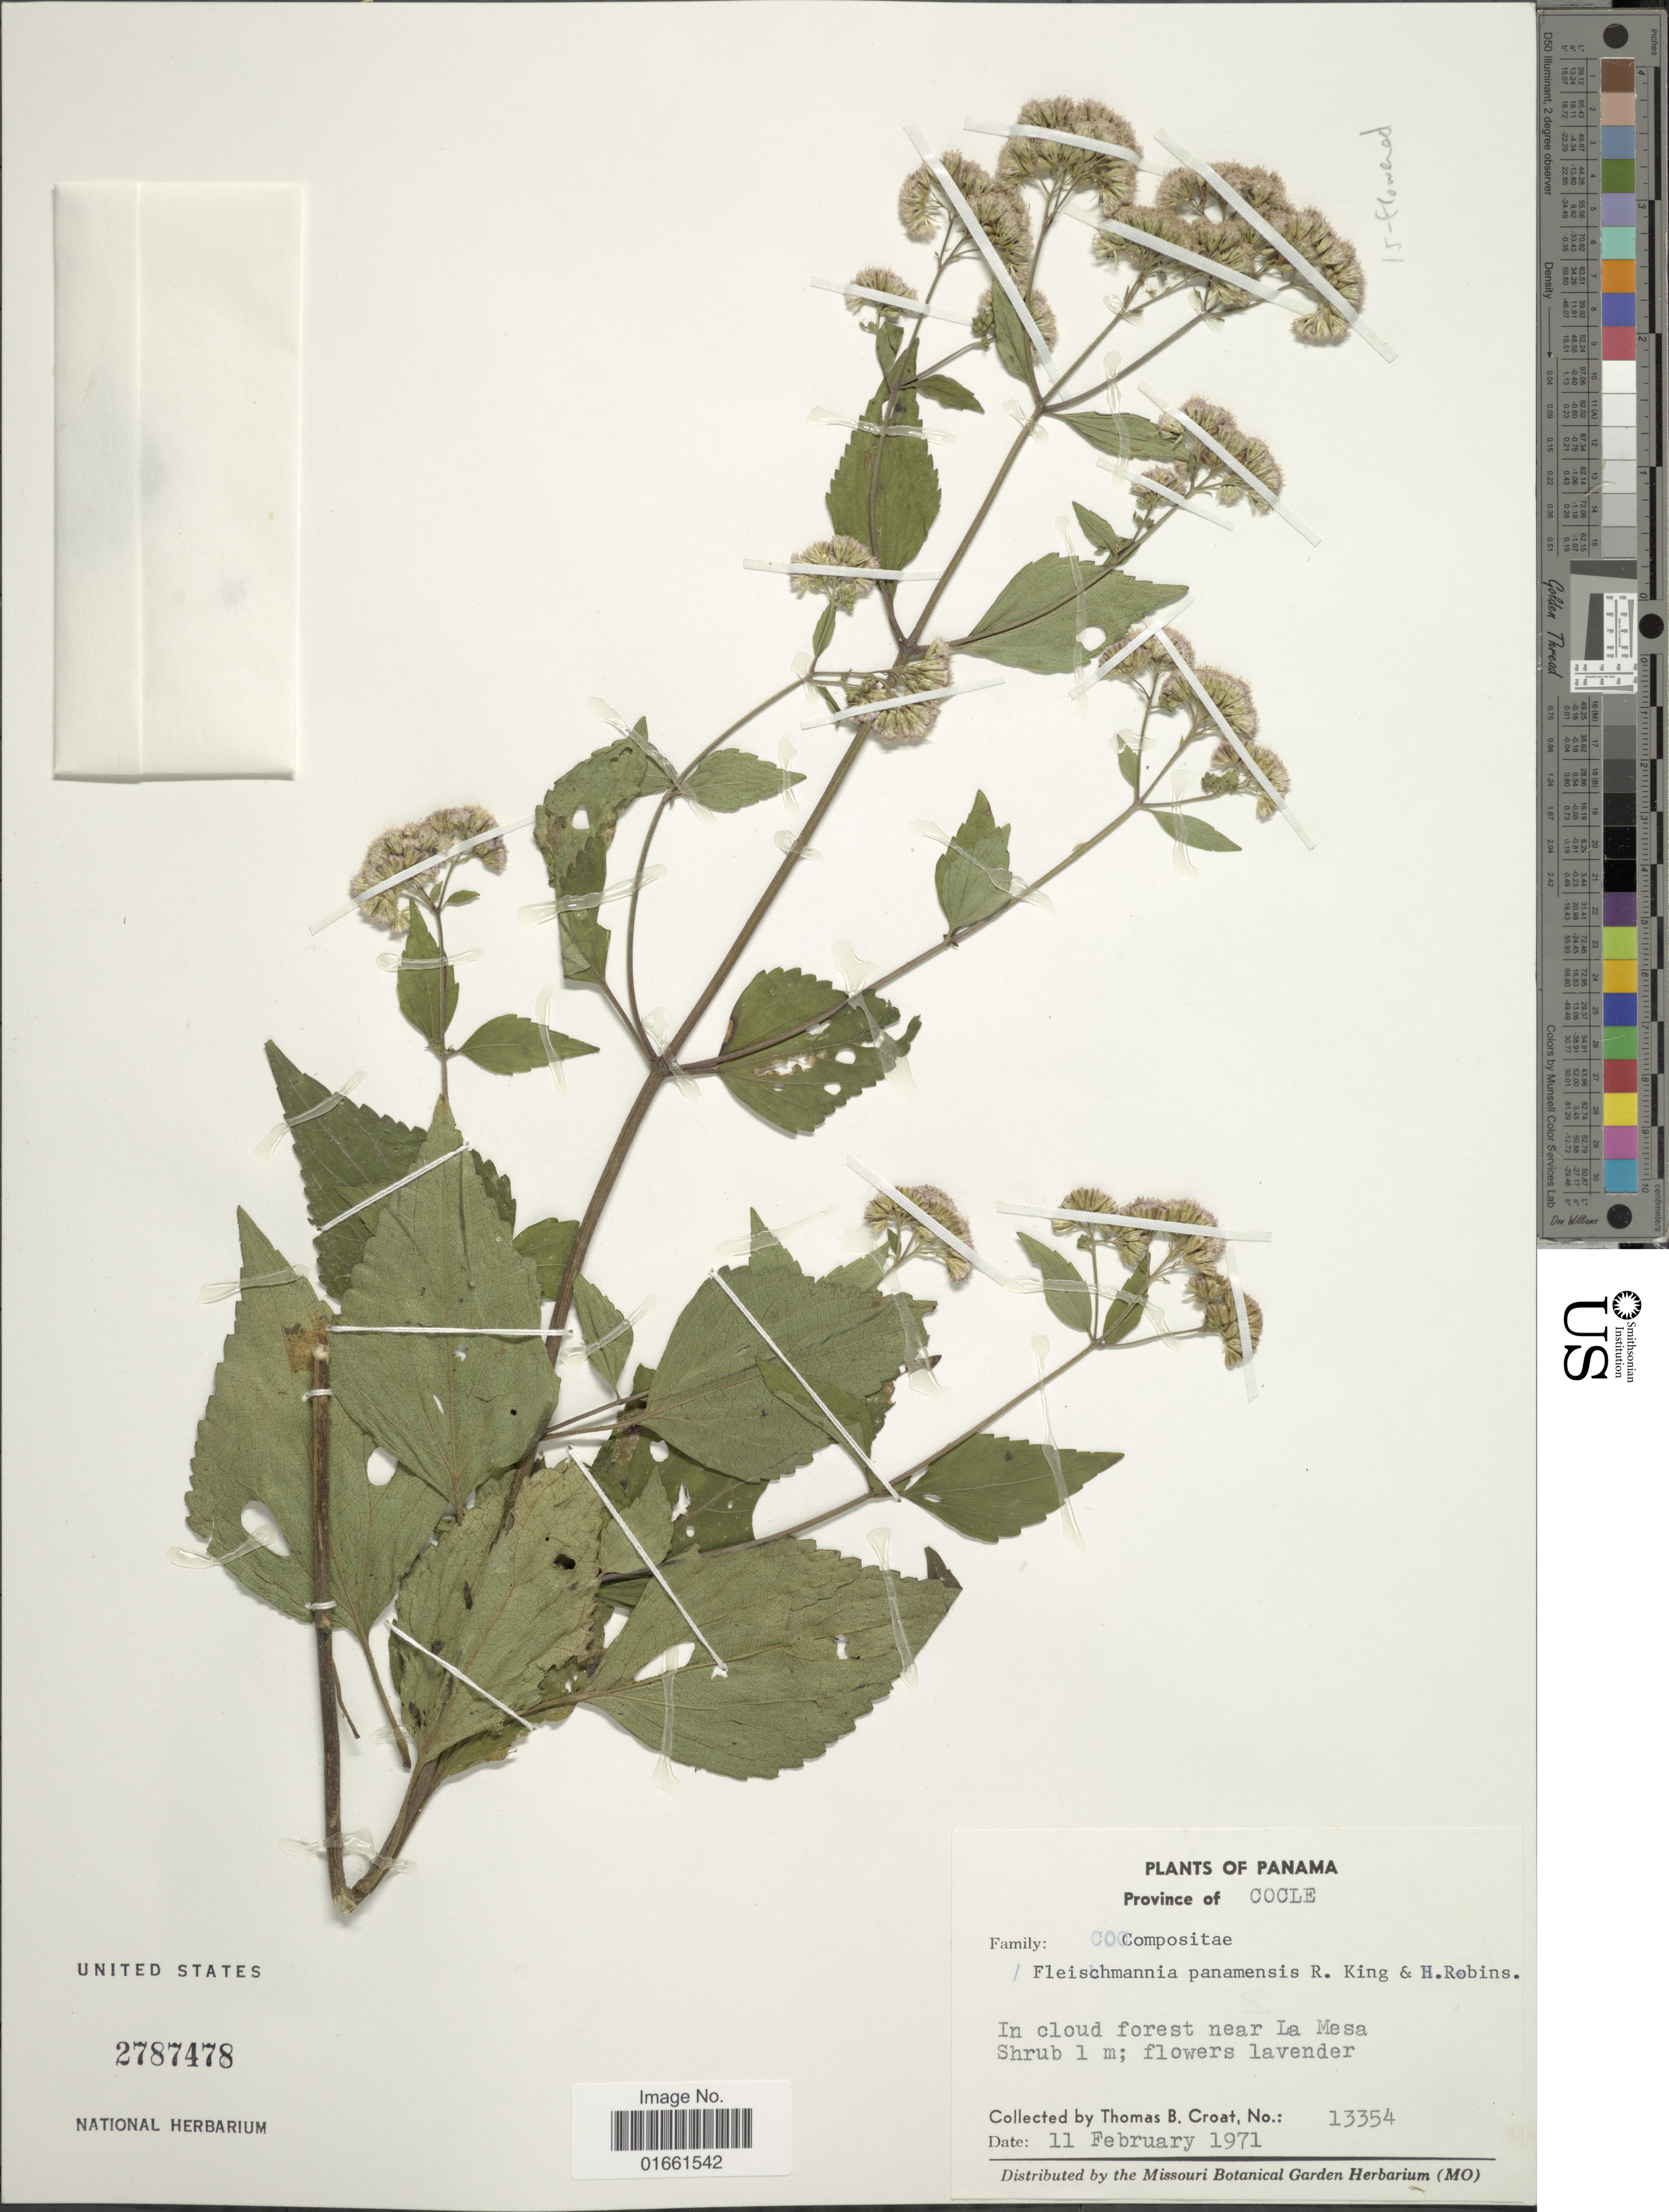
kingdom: Plantae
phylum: Tracheophyta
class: Magnoliopsida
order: Asterales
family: Asteraceae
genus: Fleischmannia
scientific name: Fleischmannia panamensis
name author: R.M. King & H. Rob.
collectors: T. B. Croat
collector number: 13354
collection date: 1971-02-11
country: Panama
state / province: Coclé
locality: Province of Cocle, forest near La Mesa.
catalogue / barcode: US 2787478